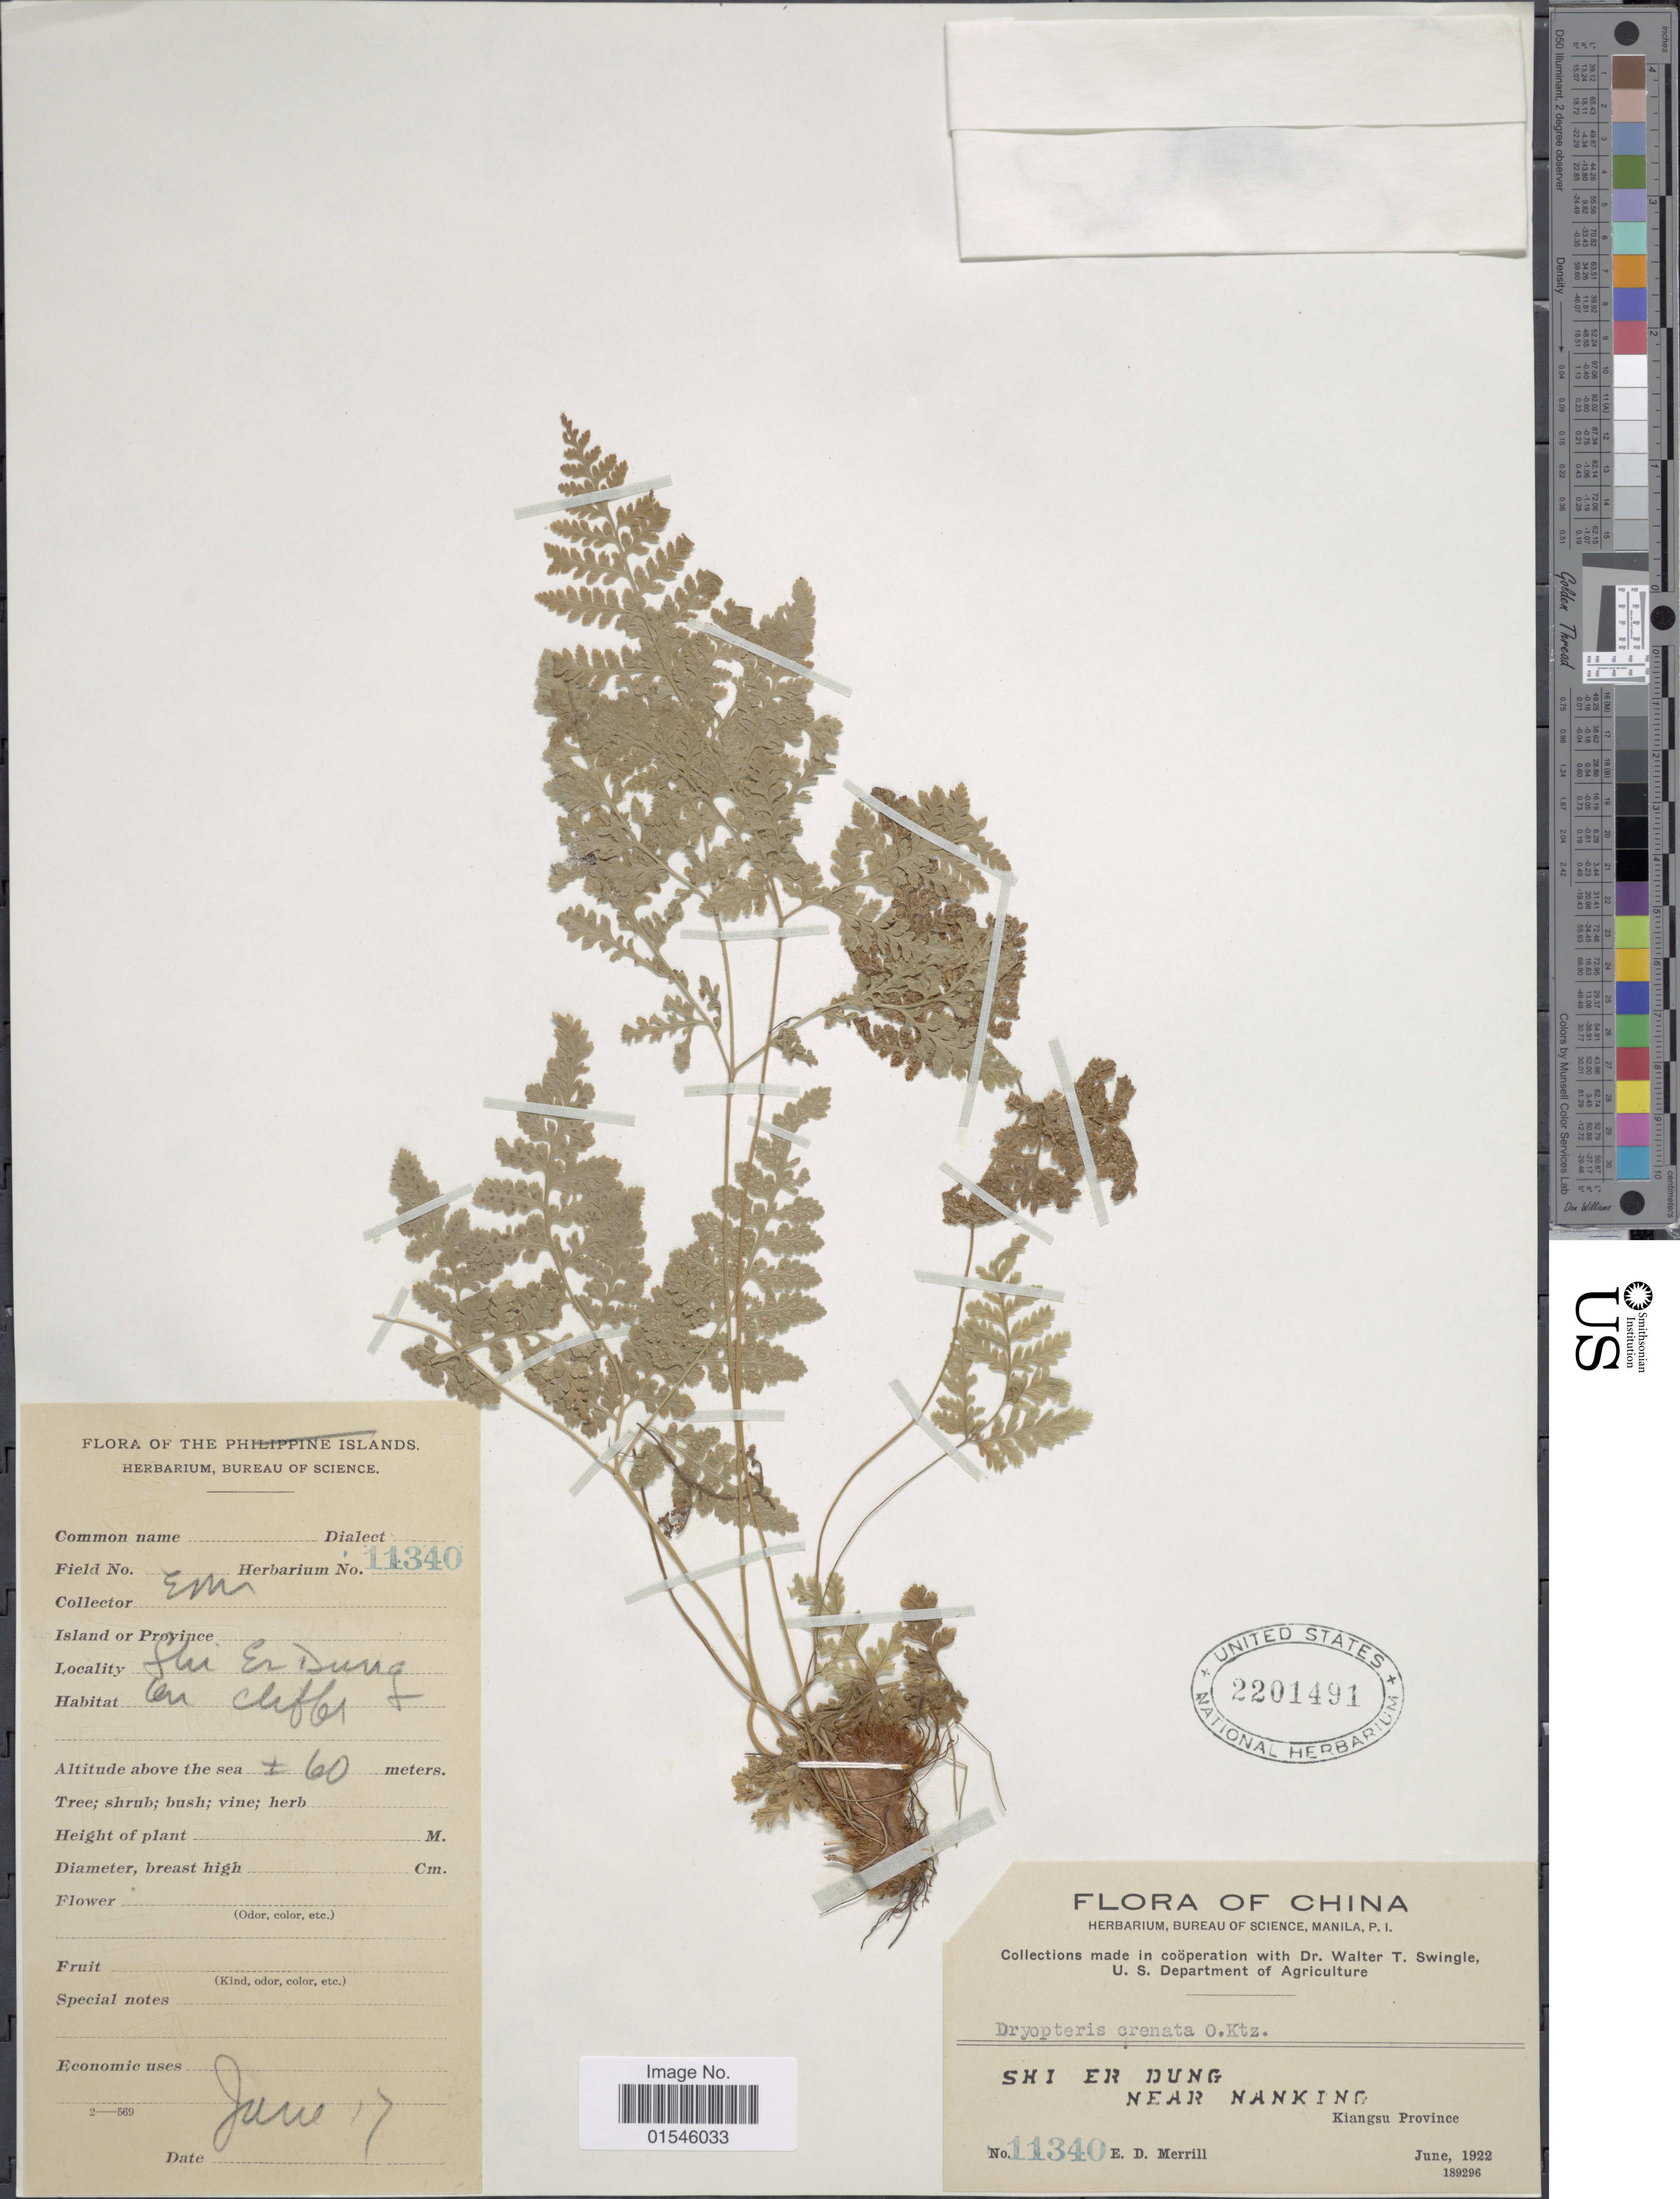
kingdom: Plantae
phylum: Tracheophyta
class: Polypodiopsida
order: Polypodiales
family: Hypodematiaceae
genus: Hypodematium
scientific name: Hypodematium crenatum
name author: (Forssk.) Kuhn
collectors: E. D. Merrill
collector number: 11340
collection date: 1922-06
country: China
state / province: Jiangsu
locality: Shi Er Dung near Nanking, Kiangsu Province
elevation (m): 60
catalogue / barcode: US 2201491